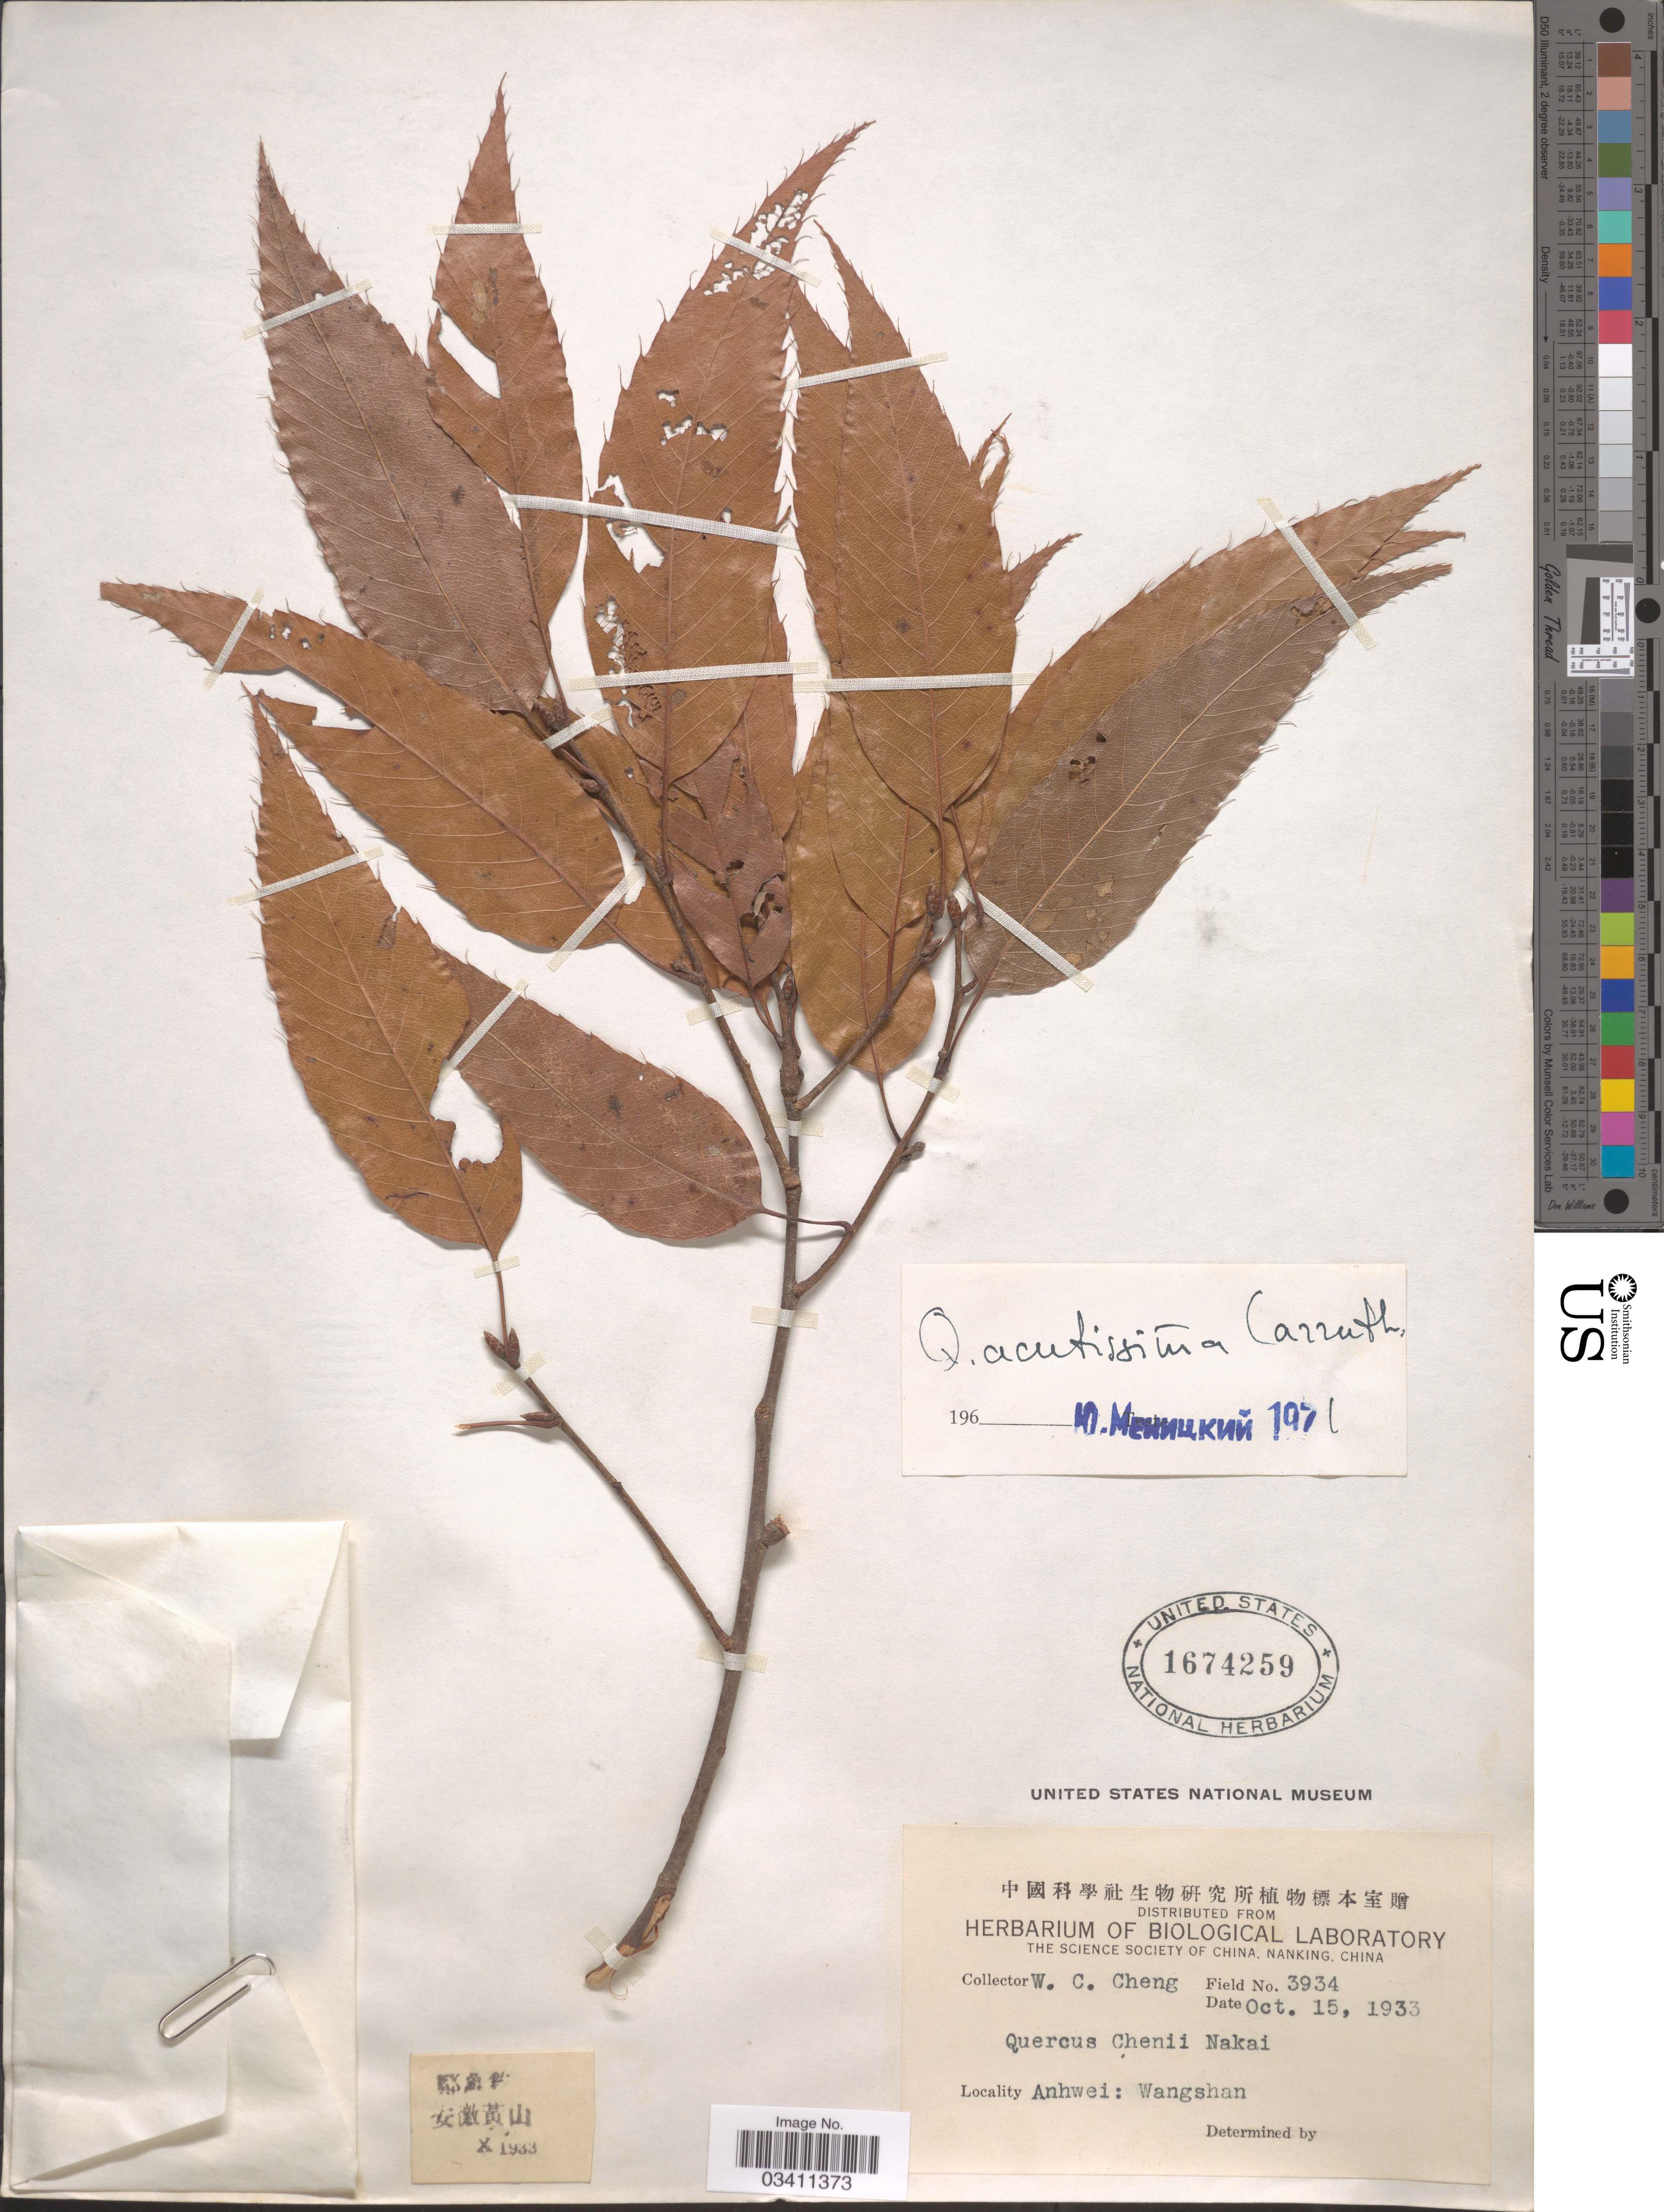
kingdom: Plantae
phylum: Tracheophyta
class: Magnoliopsida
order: Fagales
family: Fagaceae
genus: Quercus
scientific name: Quercus acutissima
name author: Carruth.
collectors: W. C. Cheng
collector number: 3934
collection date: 1933-10-15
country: China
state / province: Anhui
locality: Anhwei: Wangshan.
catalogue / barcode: US 1674259